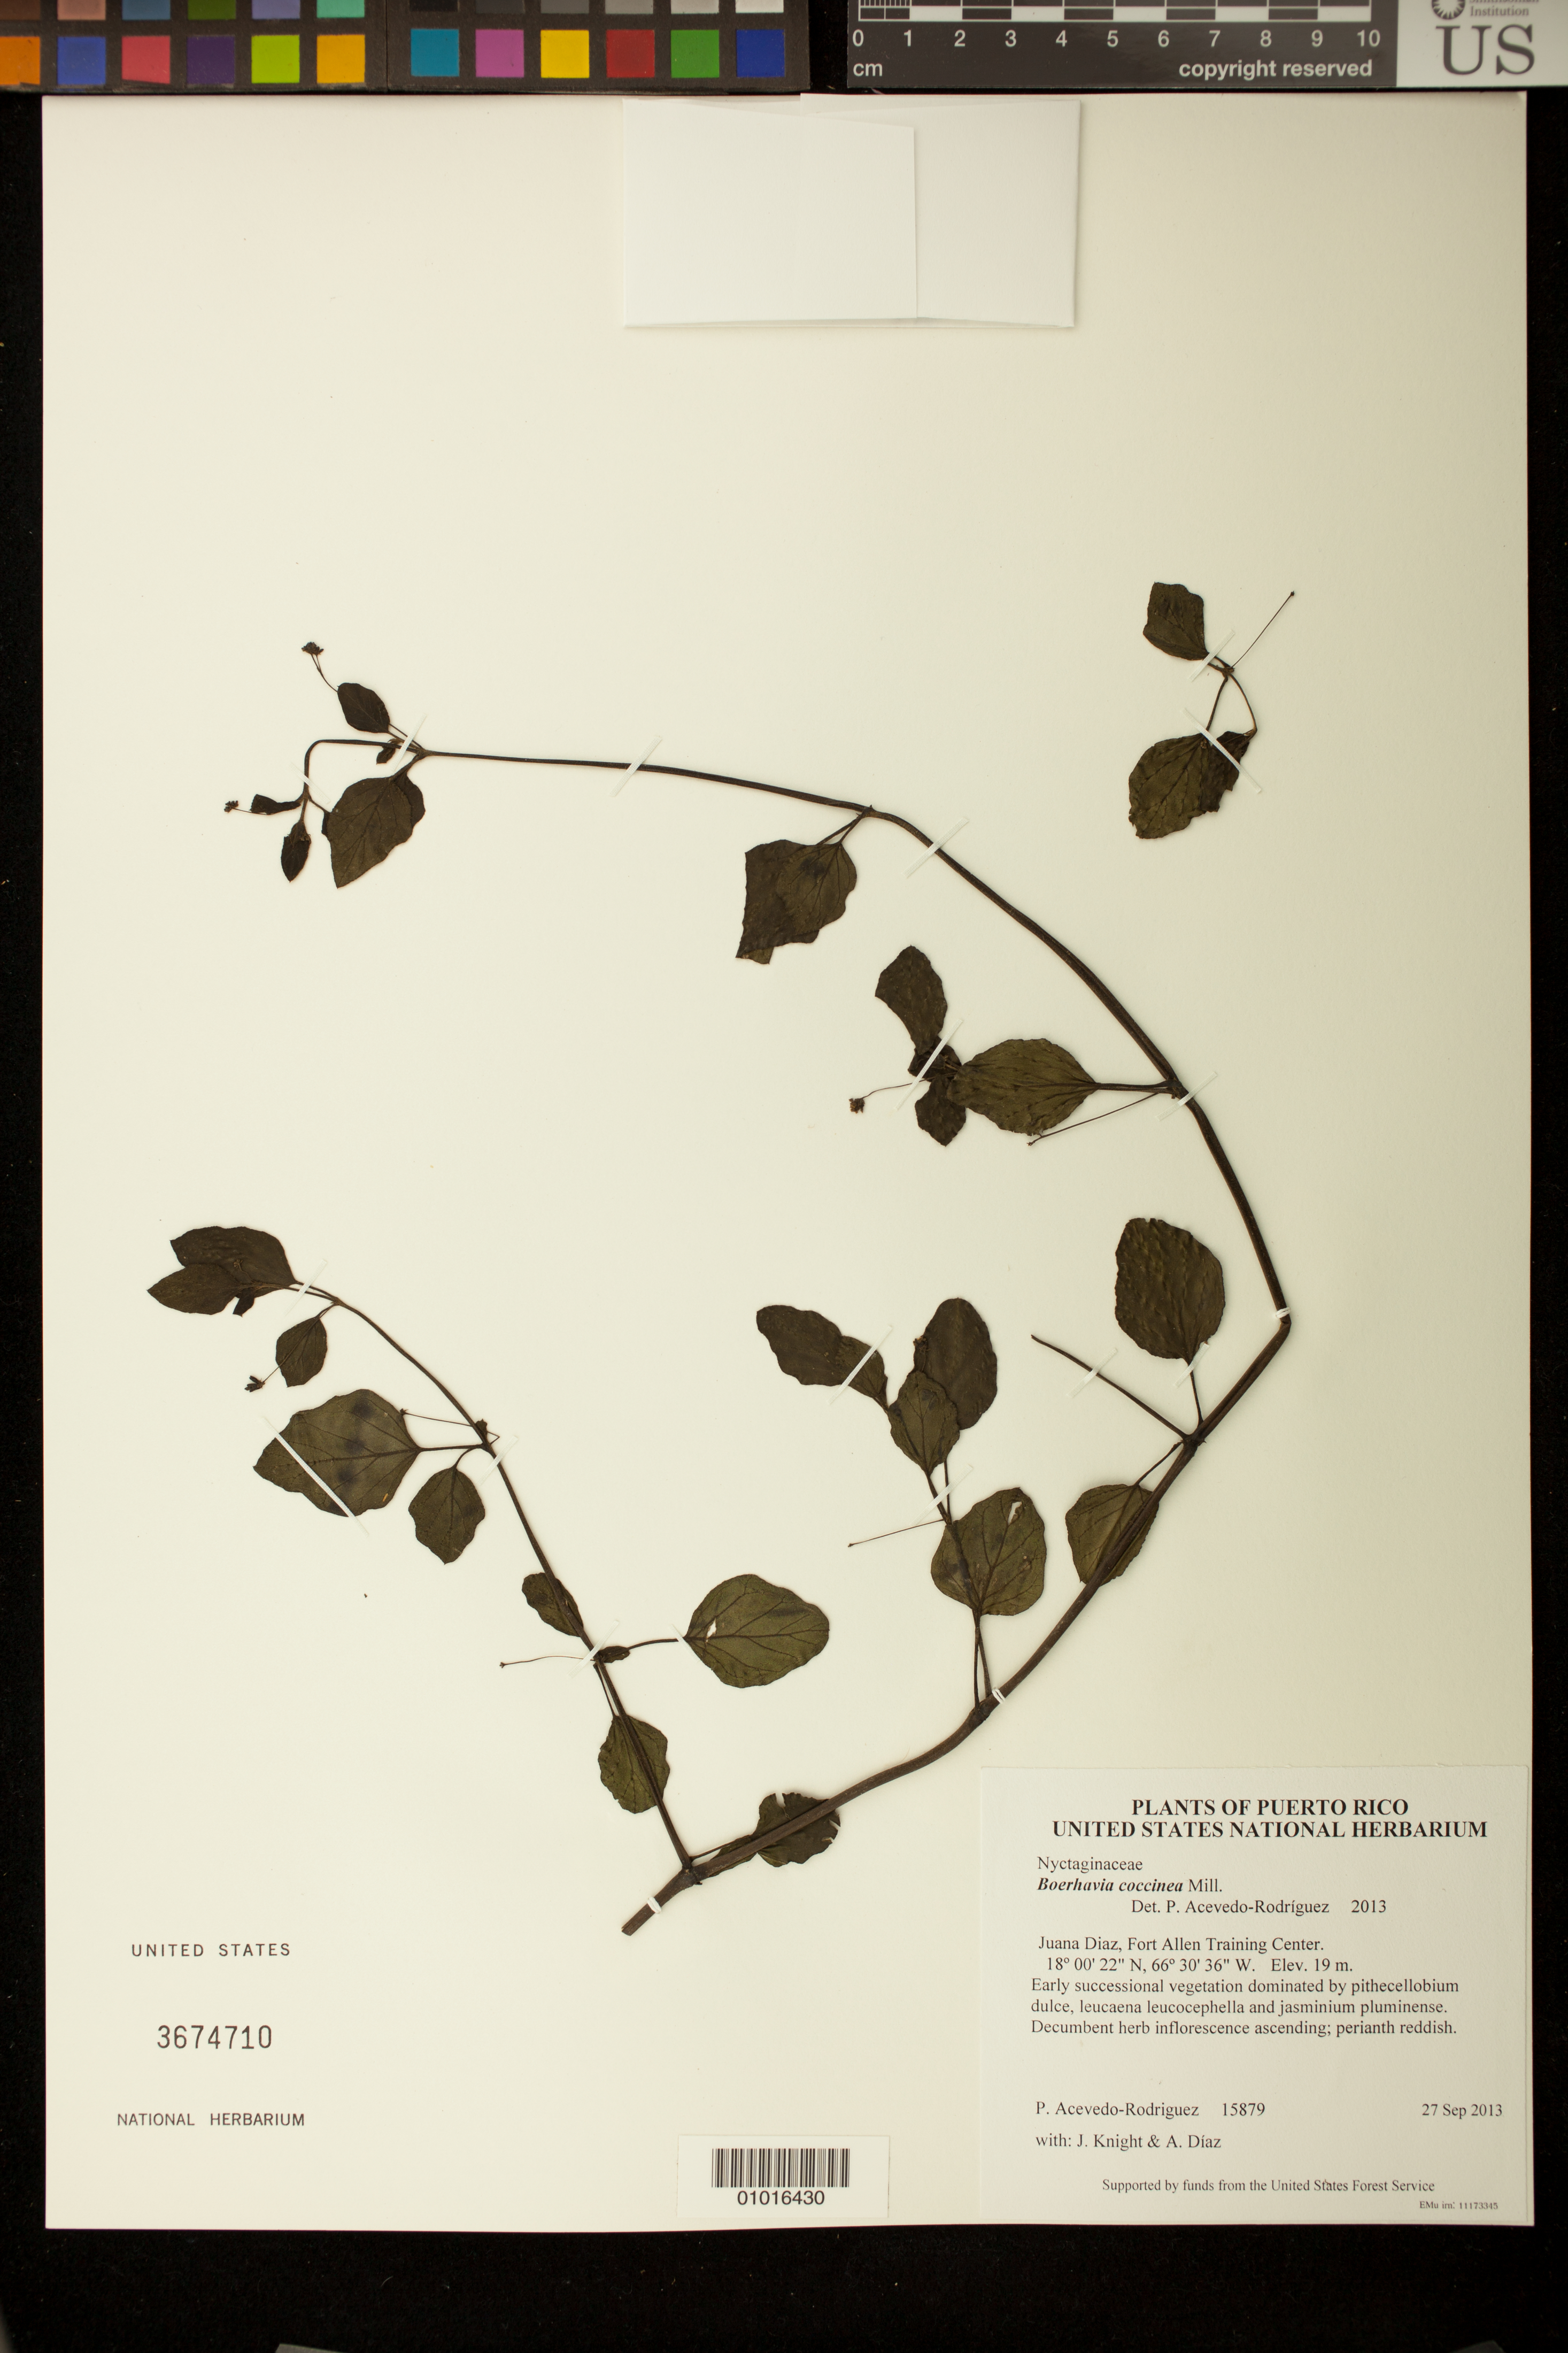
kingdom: Plantae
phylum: Tracheophyta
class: Magnoliopsida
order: Caryophyllales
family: Nyctaginaceae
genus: Boerhavia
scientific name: Boerhavia coccinea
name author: Mill.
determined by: Acevedo-Rodríguez, P., (BOT), Smithsonian Institution - National Museum of Natural History (UNITED STATES)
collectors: P. Acevedo-Rodr., J. Knight & A. Díaz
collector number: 15879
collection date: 2013-09-27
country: Puerto Rico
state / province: Juana Diaz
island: Puerto Rico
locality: Fort Allen Training Center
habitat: Early successional vegetation dominated by pithecellobium dulce, leucaena leucocephella and jasminium pluminense.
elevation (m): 19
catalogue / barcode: US 3674710